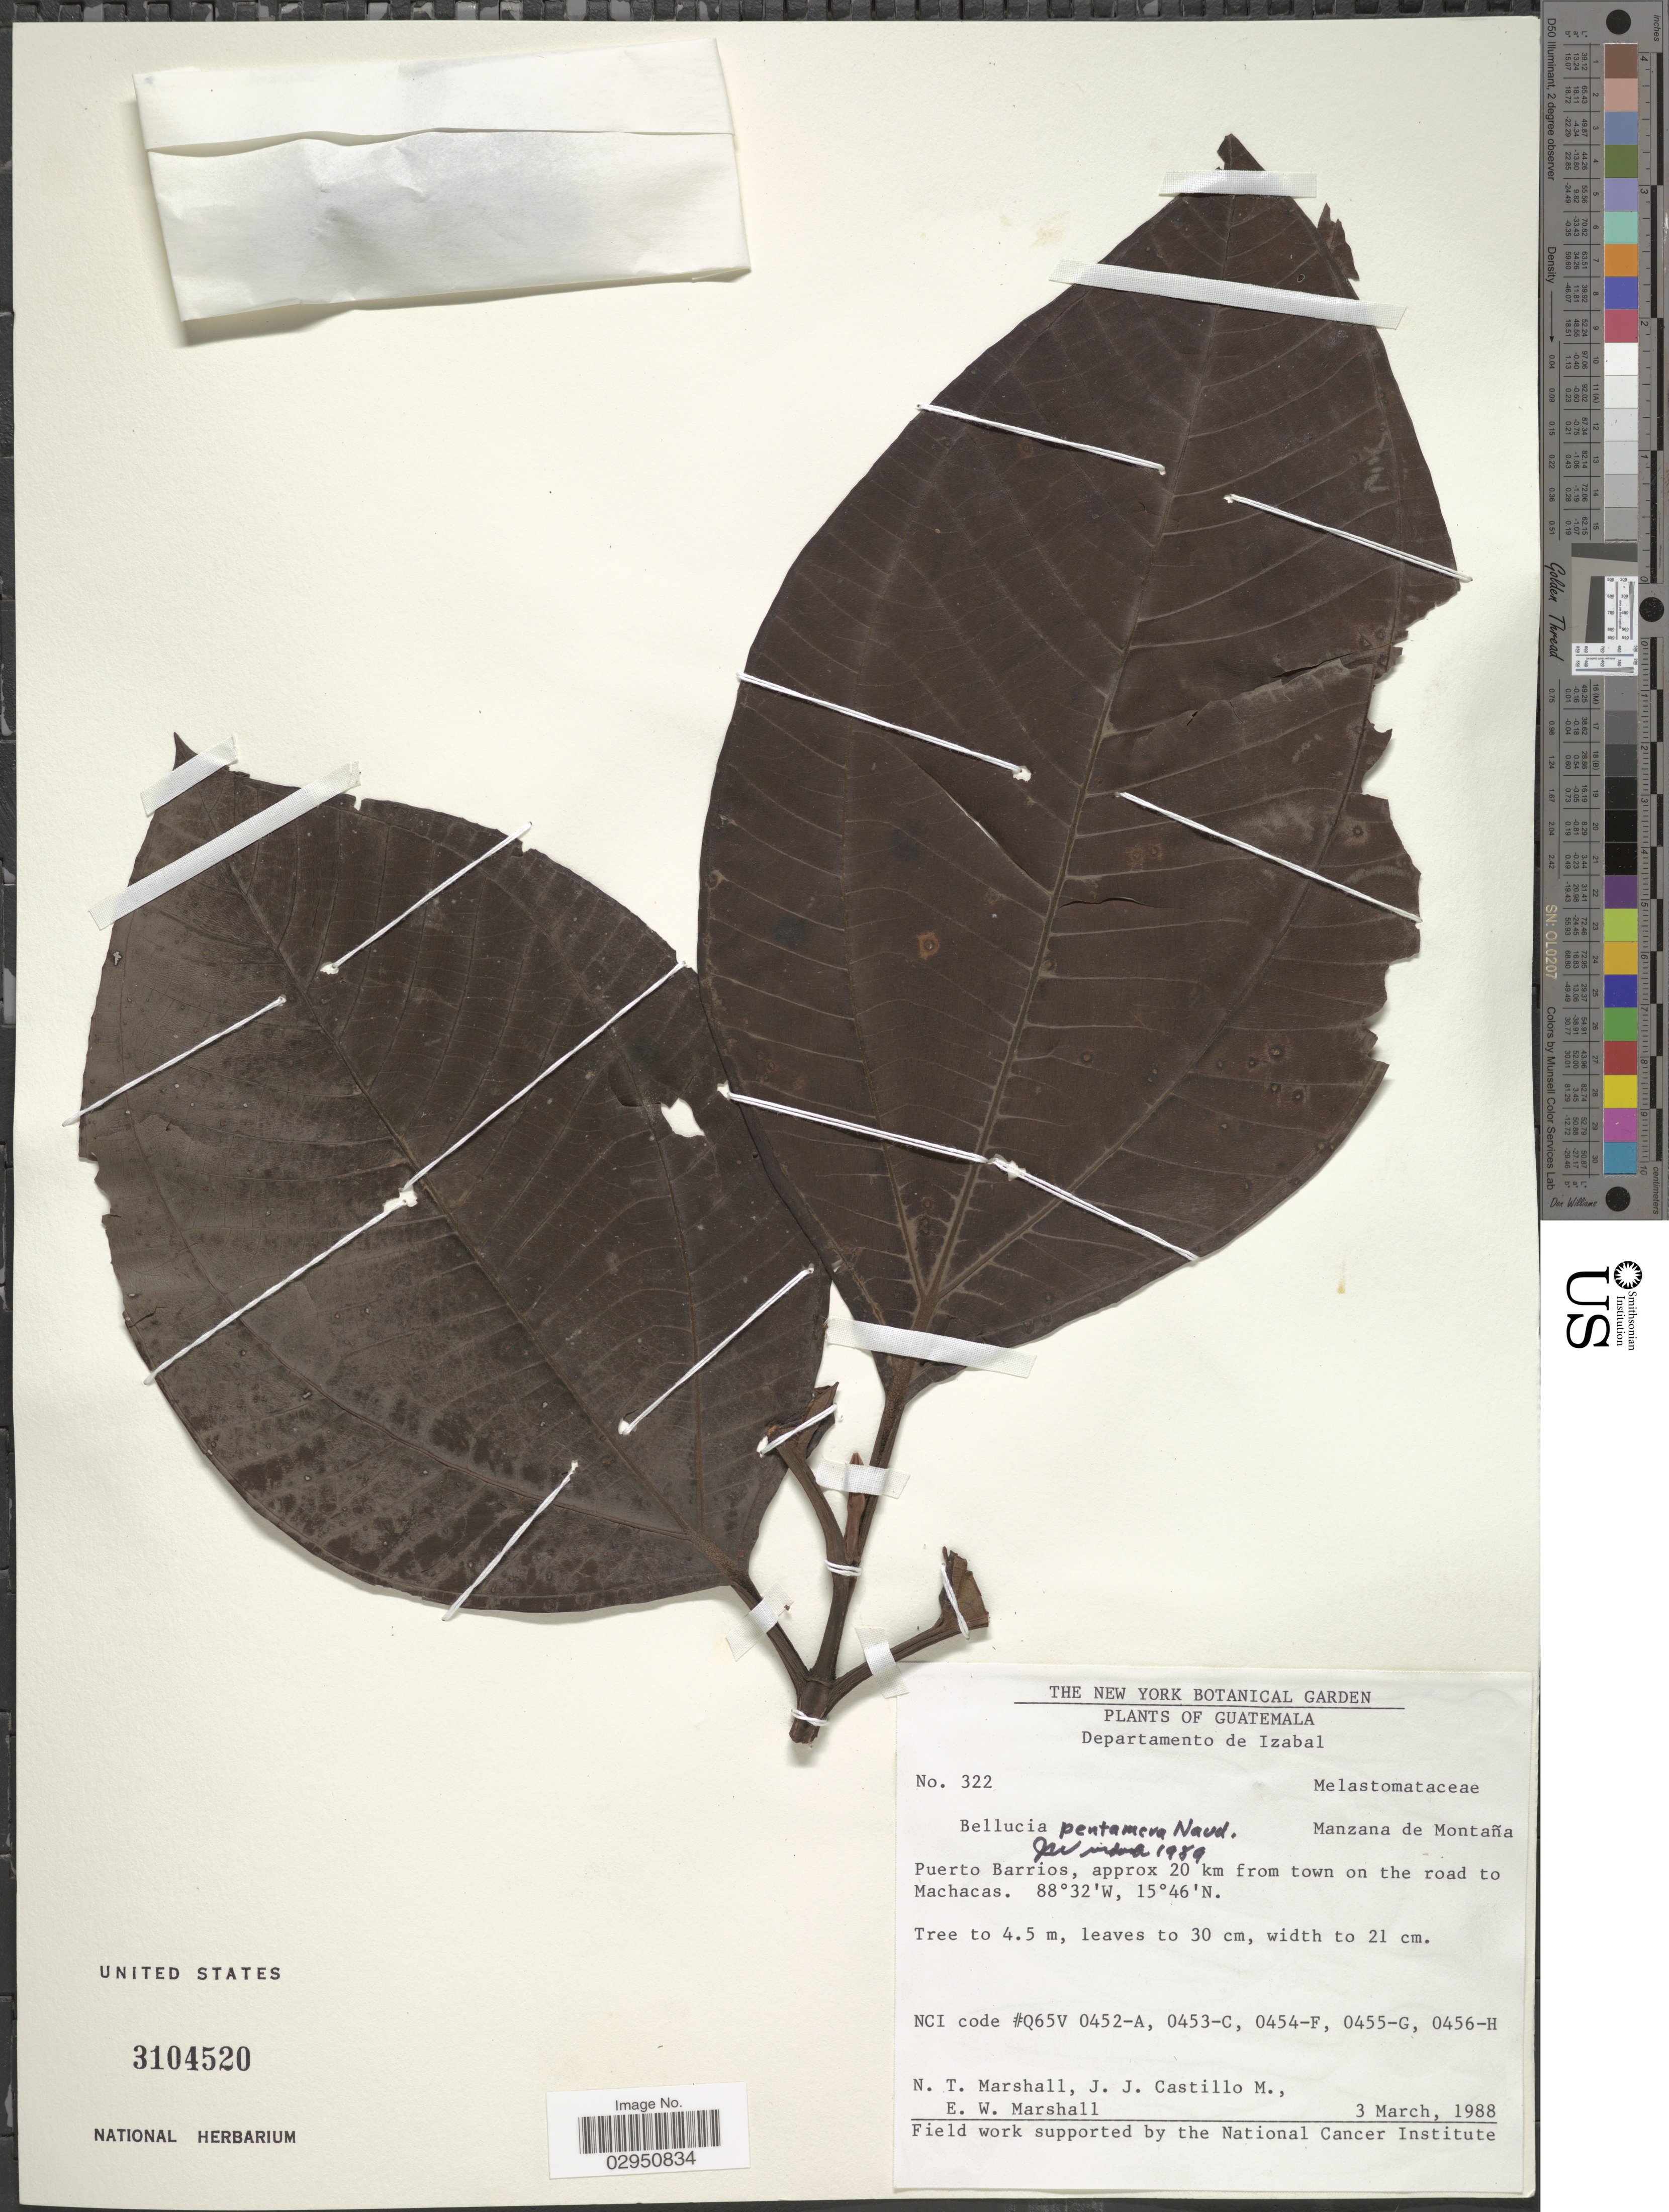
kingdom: Plantae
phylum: Tracheophyta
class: Magnoliopsida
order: Myrtales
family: Melastomataceae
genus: Bellucia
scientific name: Bellucia pentamera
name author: Naudin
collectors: N. T. Marshall, J. Castillo & E. W. Marshall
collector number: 322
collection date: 1988-03-03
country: Guatemala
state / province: Izabal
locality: Departamento de Izabal. Puerto Barrios, approx 20 km from town on the road to Machacas.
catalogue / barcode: US 3104520